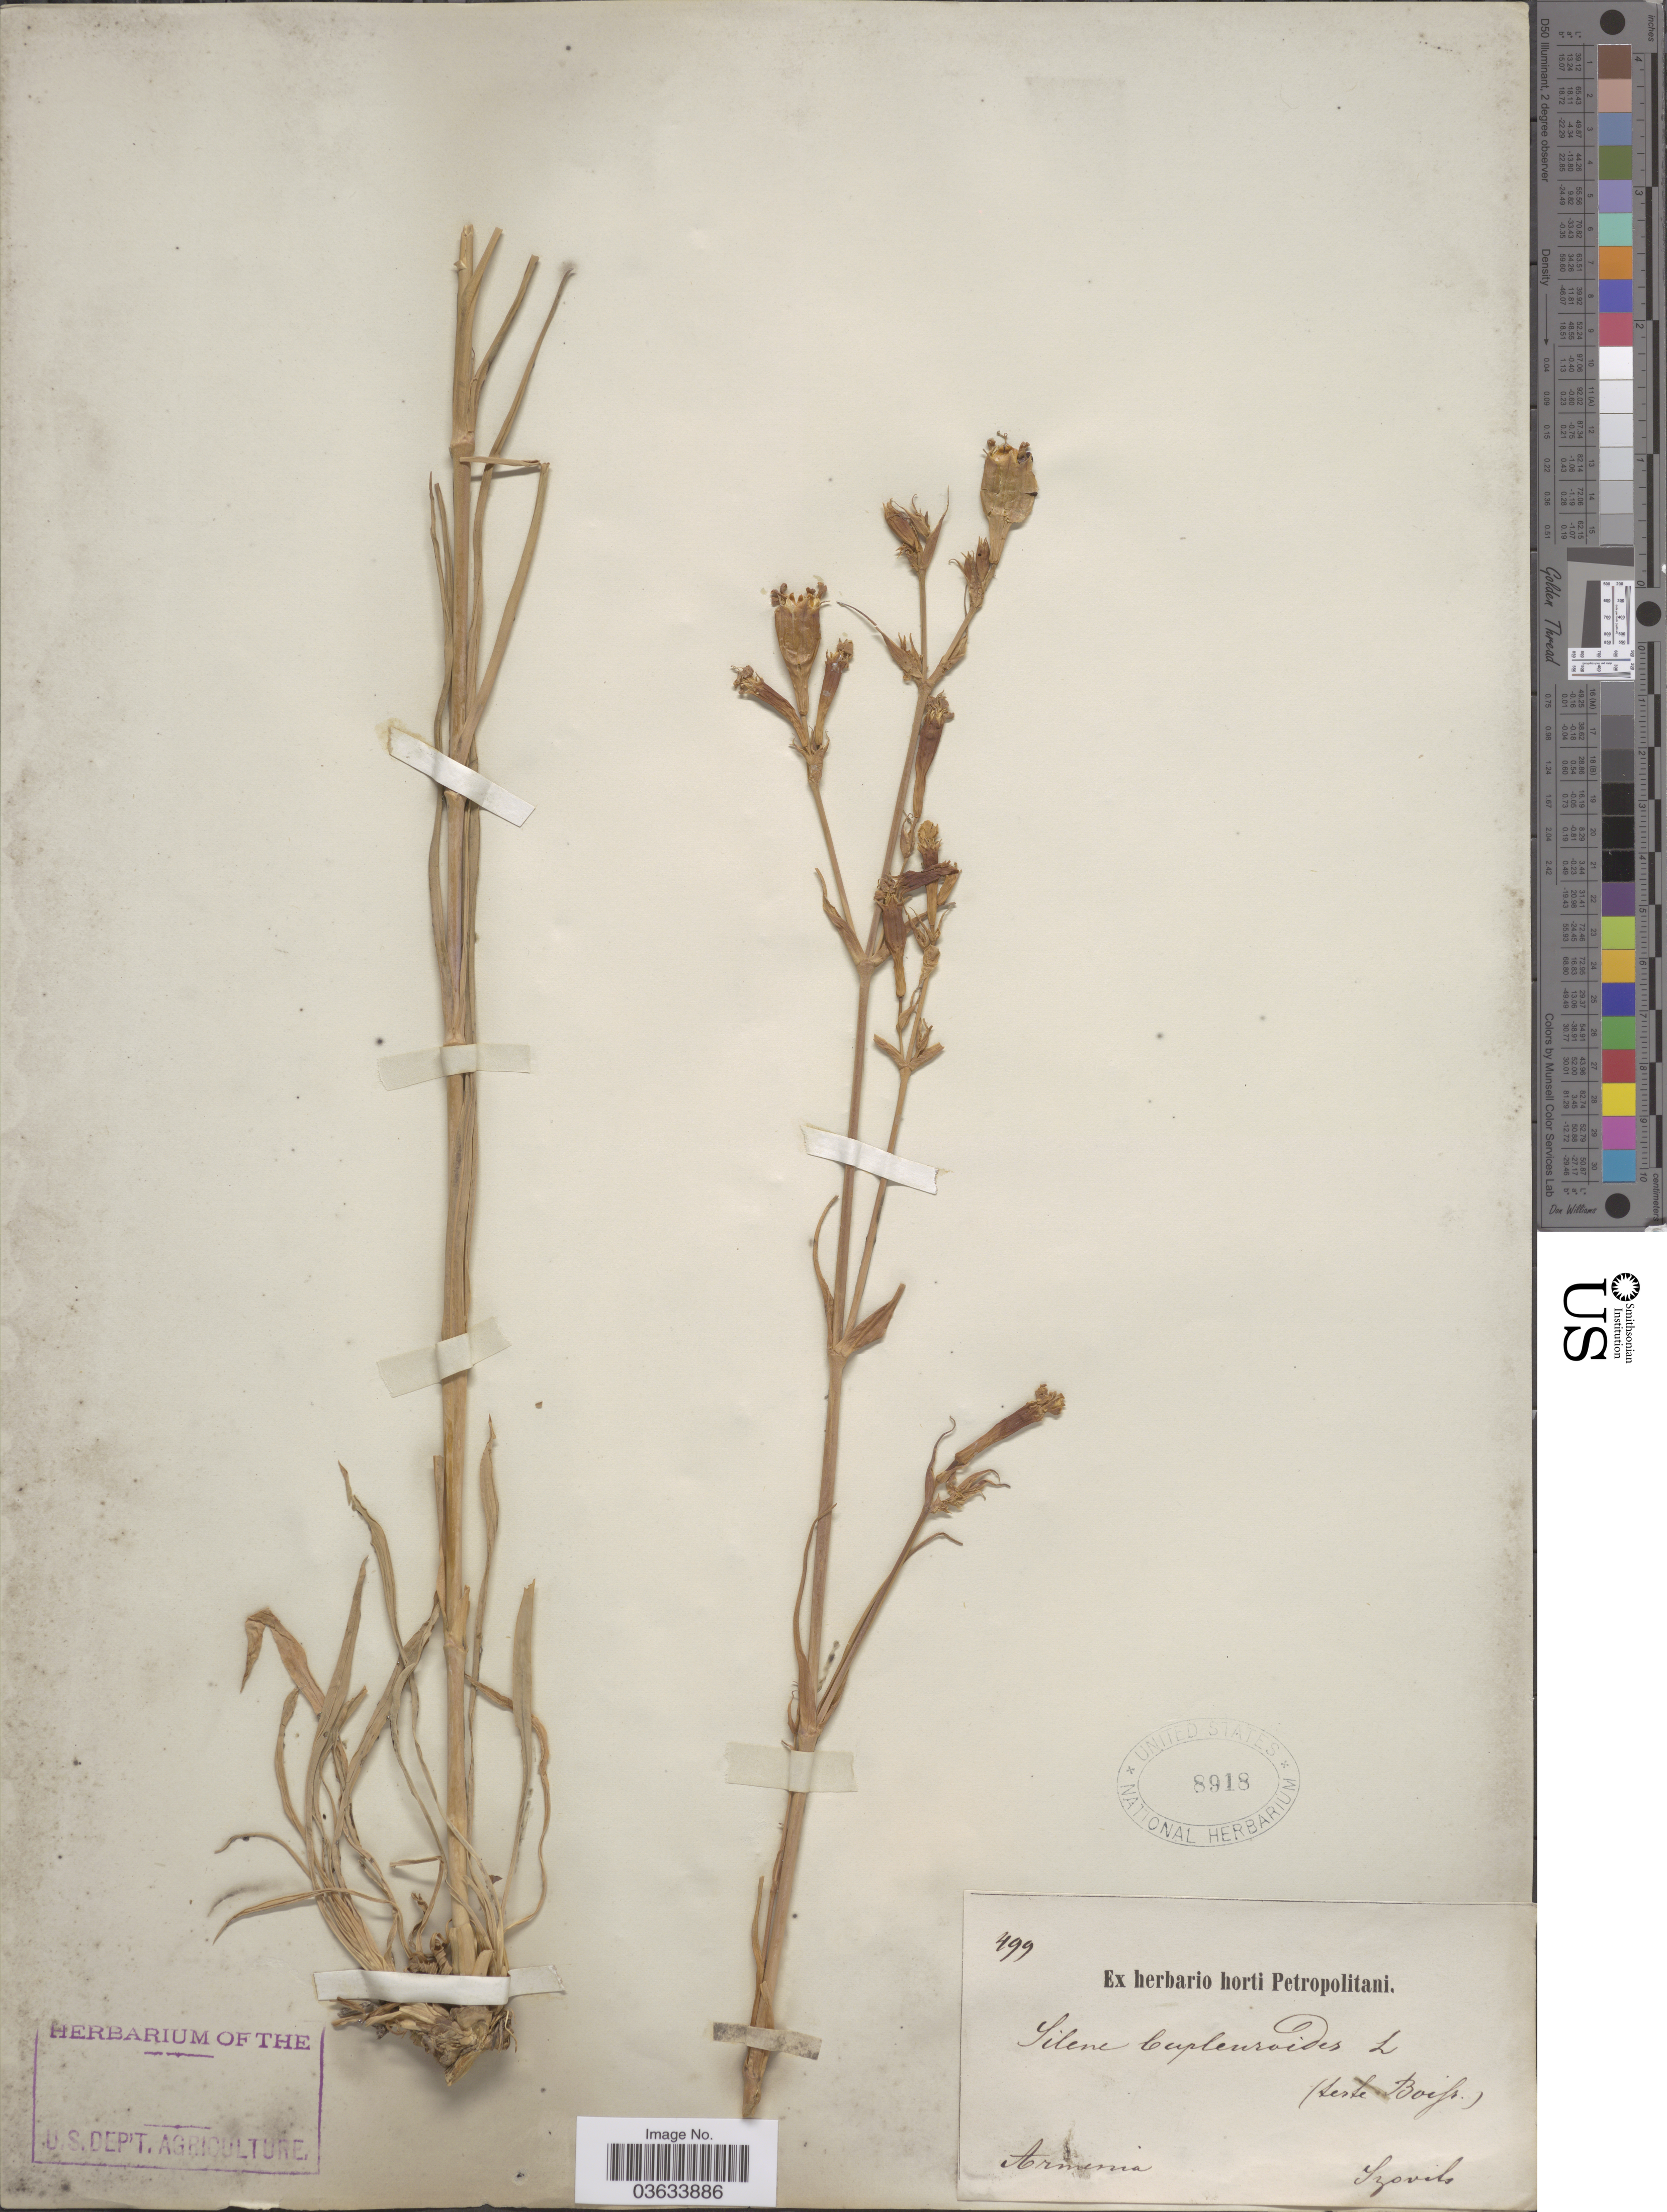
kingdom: Plantae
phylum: Tracheophyta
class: Magnoliopsida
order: Caryophyllales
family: Caryophyllaceae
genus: Silene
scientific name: Silene bupleuroides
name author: L.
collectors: Szovits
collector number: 499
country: Armenia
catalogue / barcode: US 8918